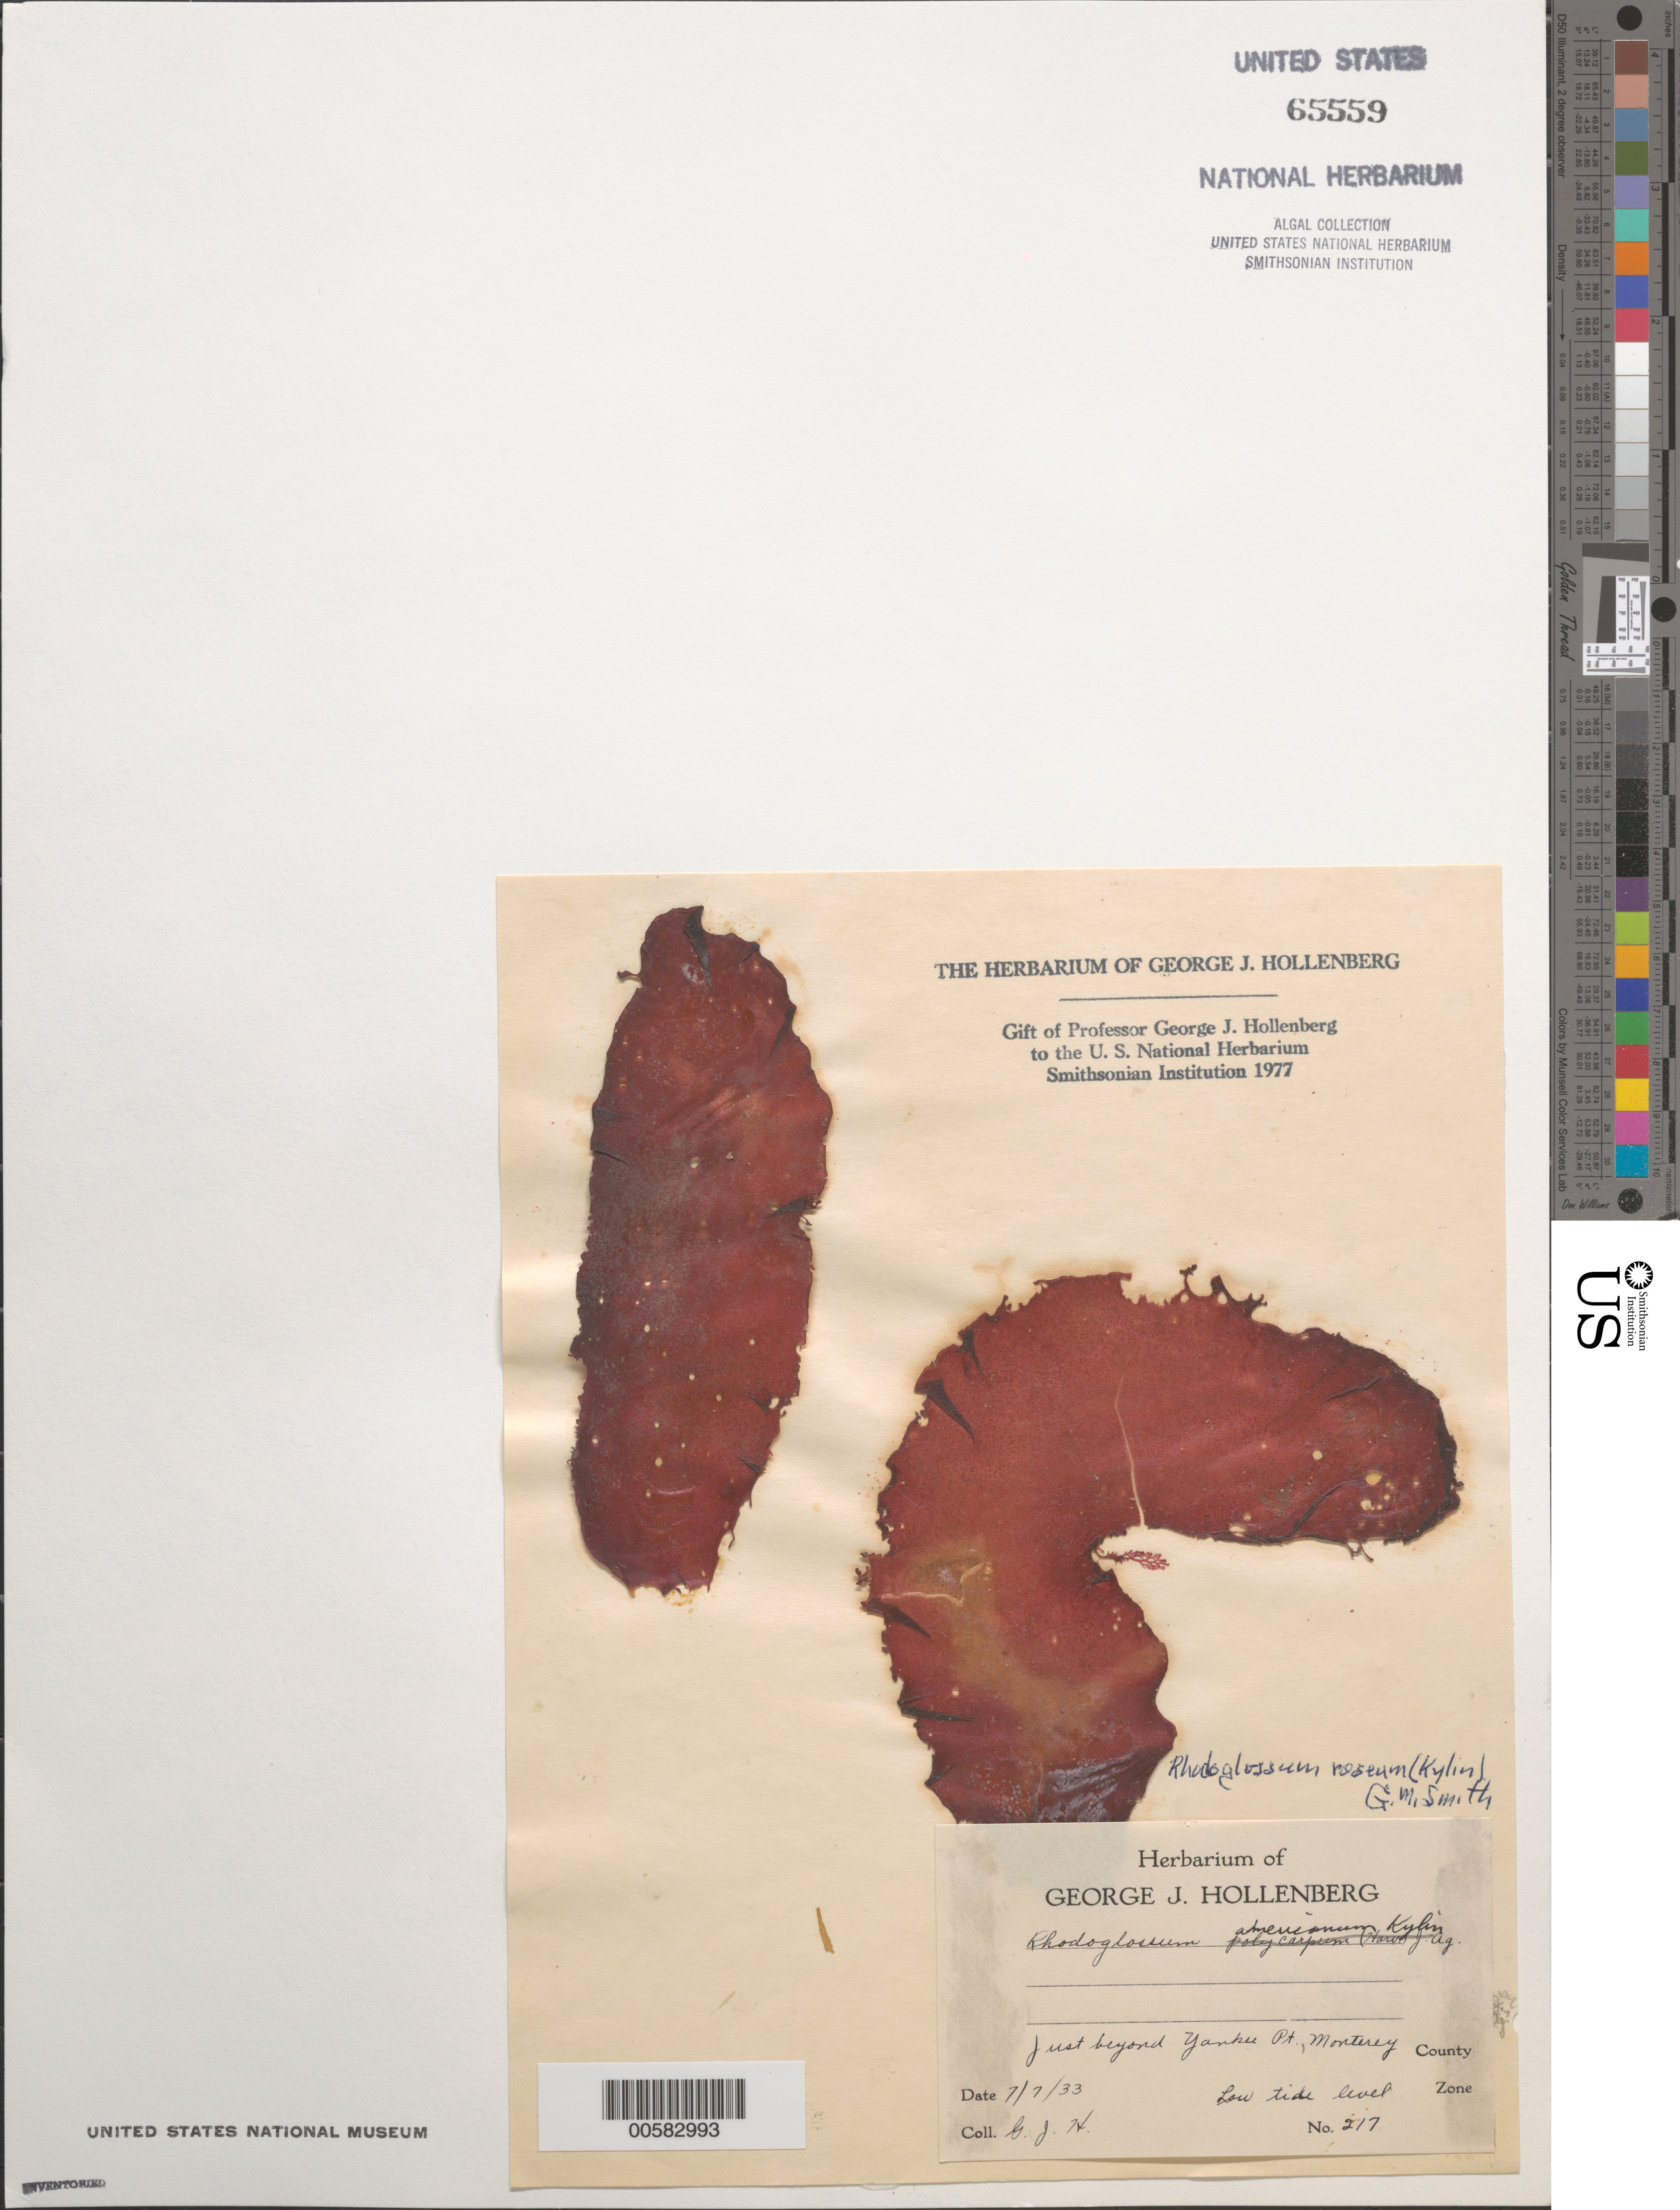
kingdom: Plantae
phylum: Rhodophyta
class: Florideophyceae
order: Gigartinales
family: Gigartinaceae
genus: Mazzaella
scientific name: Mazzaella rosea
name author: (Kylin) Fredericq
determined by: Algae name updating Project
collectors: G. Hollenberg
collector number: GJH 217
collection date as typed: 07 Jul 1933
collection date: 1933-07-07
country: United States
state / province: California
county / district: Monterey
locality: Just beyond Yankee Point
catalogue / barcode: US 65559